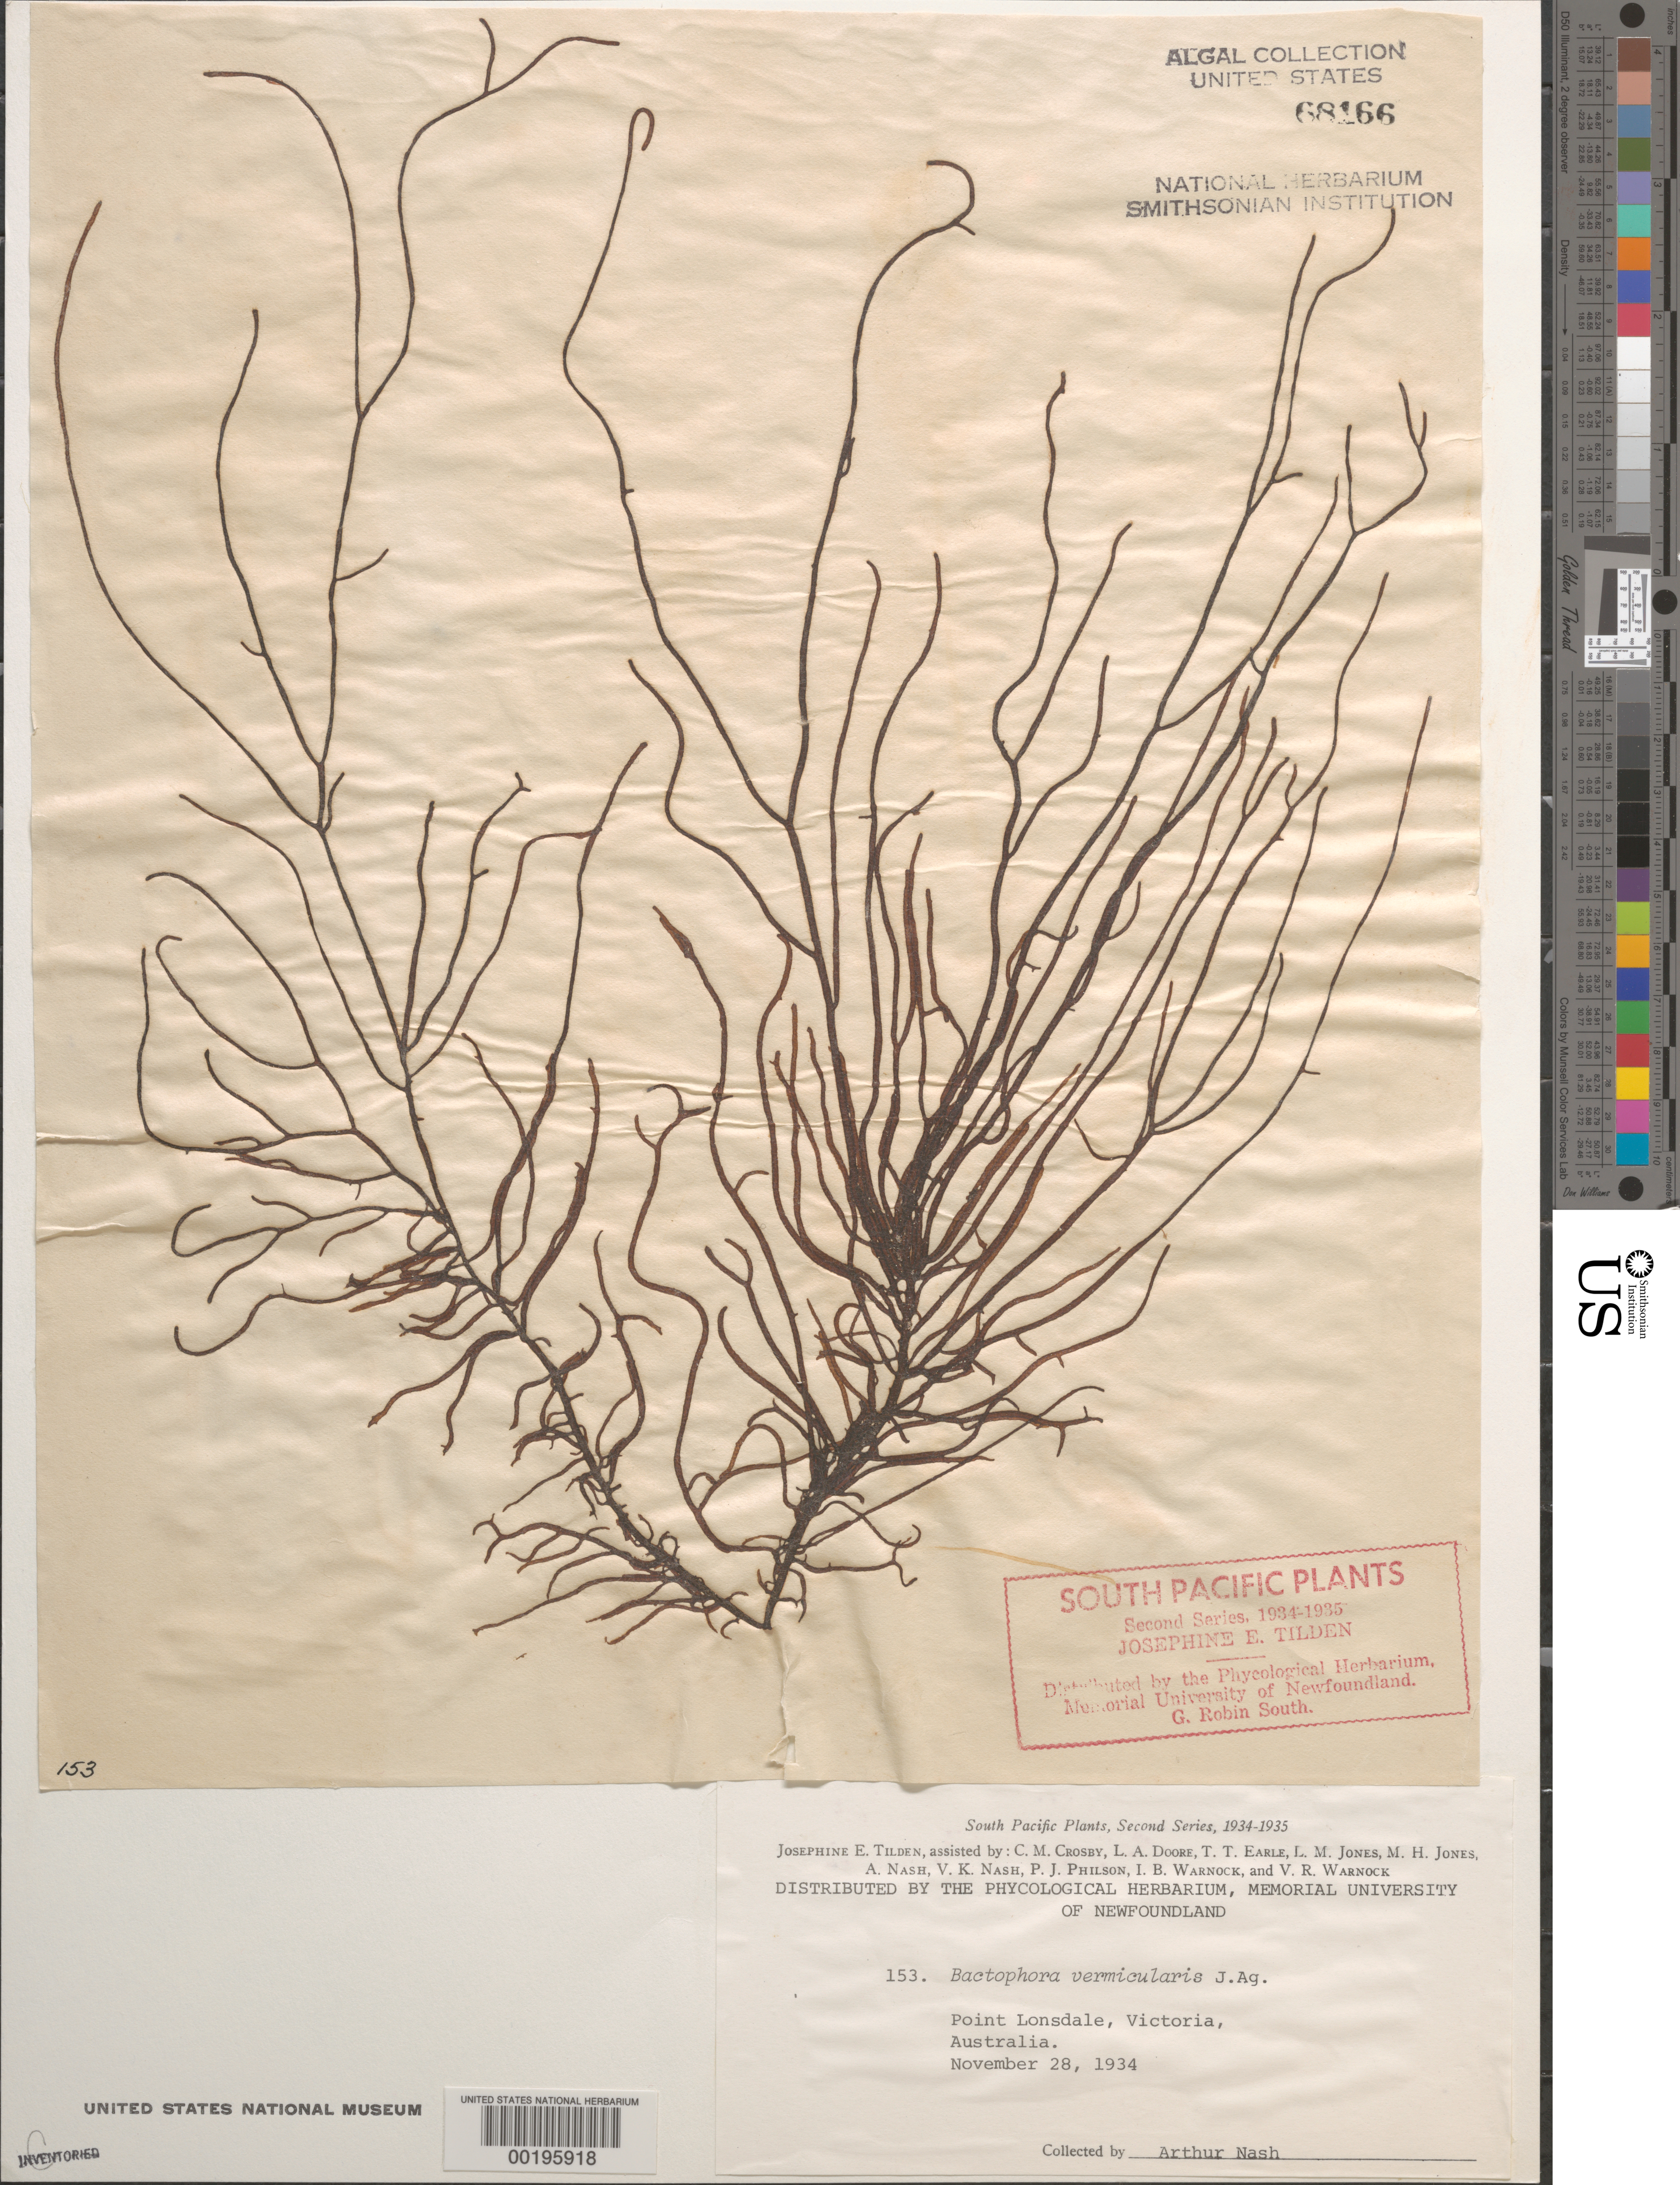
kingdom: Chromista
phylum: Ochrophyta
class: Phaeophyceae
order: Ectocarpales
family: Chordariaceae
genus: Bactrophora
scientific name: Bactrophora vermicularis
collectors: A. Nash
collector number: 153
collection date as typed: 28 Nov 1934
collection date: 1934-11-28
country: Australia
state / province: Victoria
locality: Point lonsdale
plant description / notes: Tilden, South Pacific Plants, Second Series, 1934-1935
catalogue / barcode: US 68166